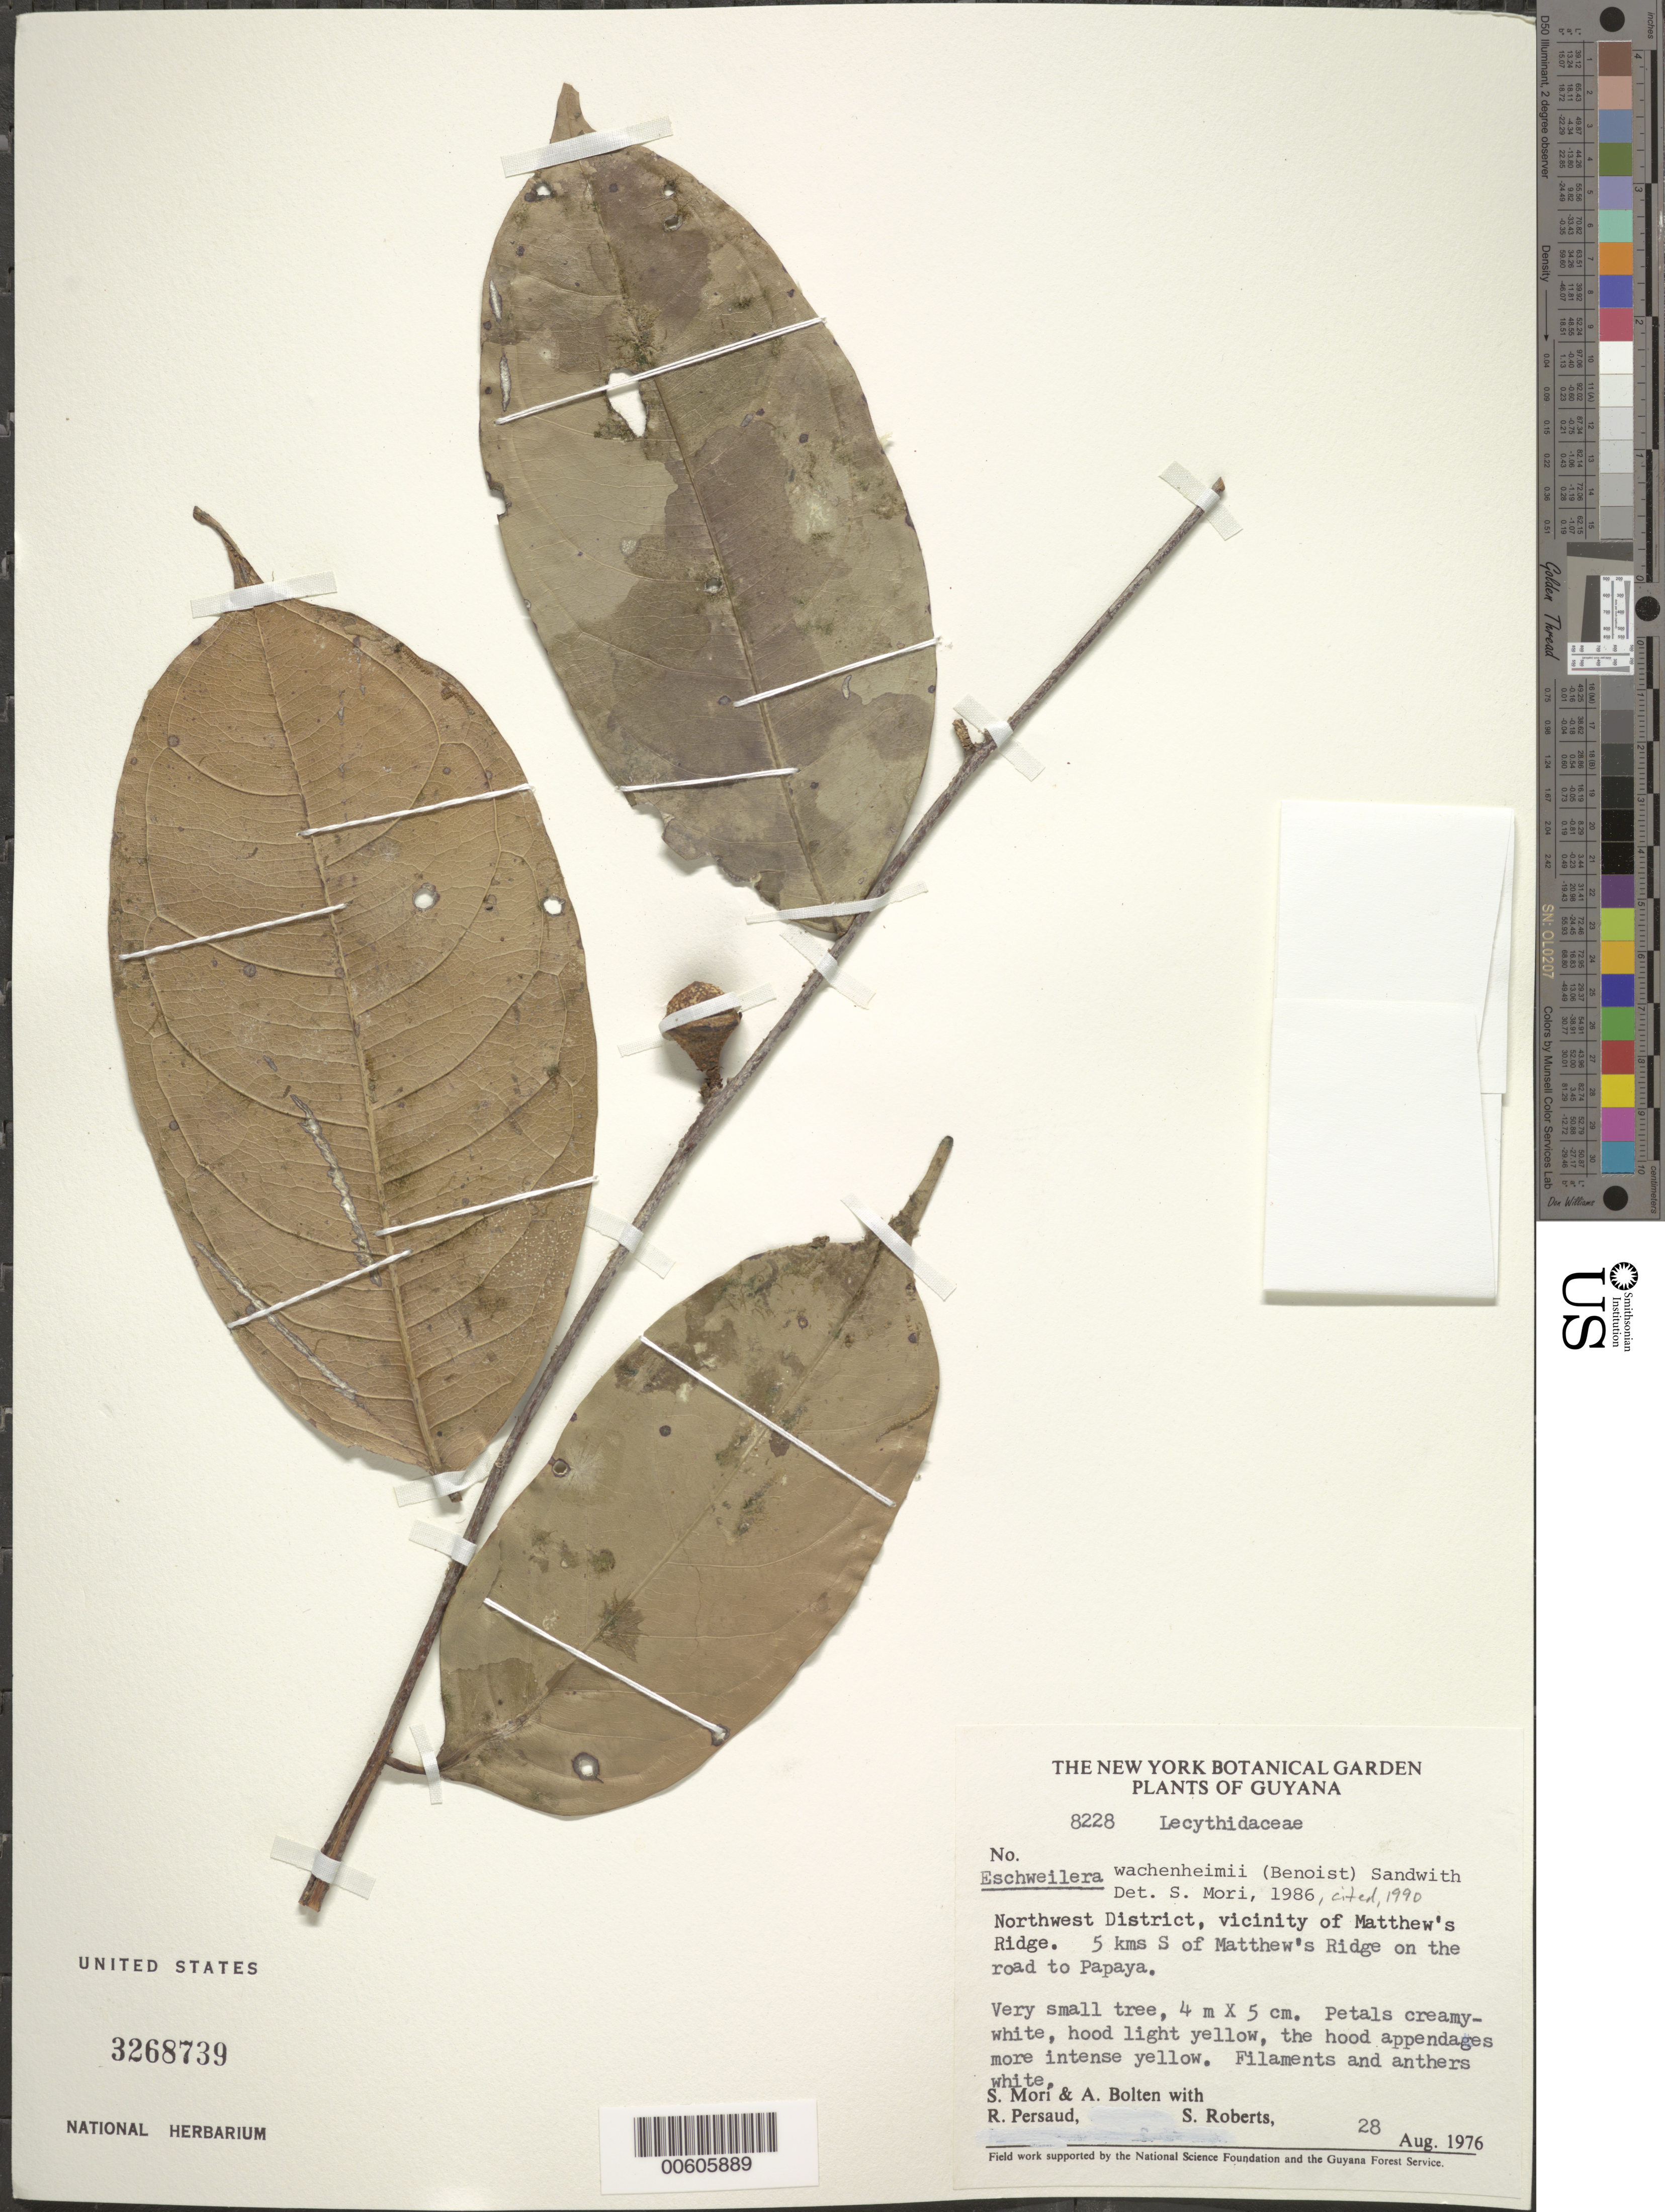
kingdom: Plantae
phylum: Tracheophyta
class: Magnoliopsida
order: Ericales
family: Lecythidaceae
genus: Eschweilera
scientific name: Eschweilera wachenheimii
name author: (Benoist) Sandwith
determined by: Mori, Scott A.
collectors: S. Mori, A. Bolten, R. Persaud, R. Boyan, S. Roberts, R. Jugernauth & S. Dwarka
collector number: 8228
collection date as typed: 28-Aug-76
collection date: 1976-08-28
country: Guyana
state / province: Barima-Waini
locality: Matthew's Ridge, 5 km south of Matthew's Ridge on road to Papaya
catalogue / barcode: US 3268739